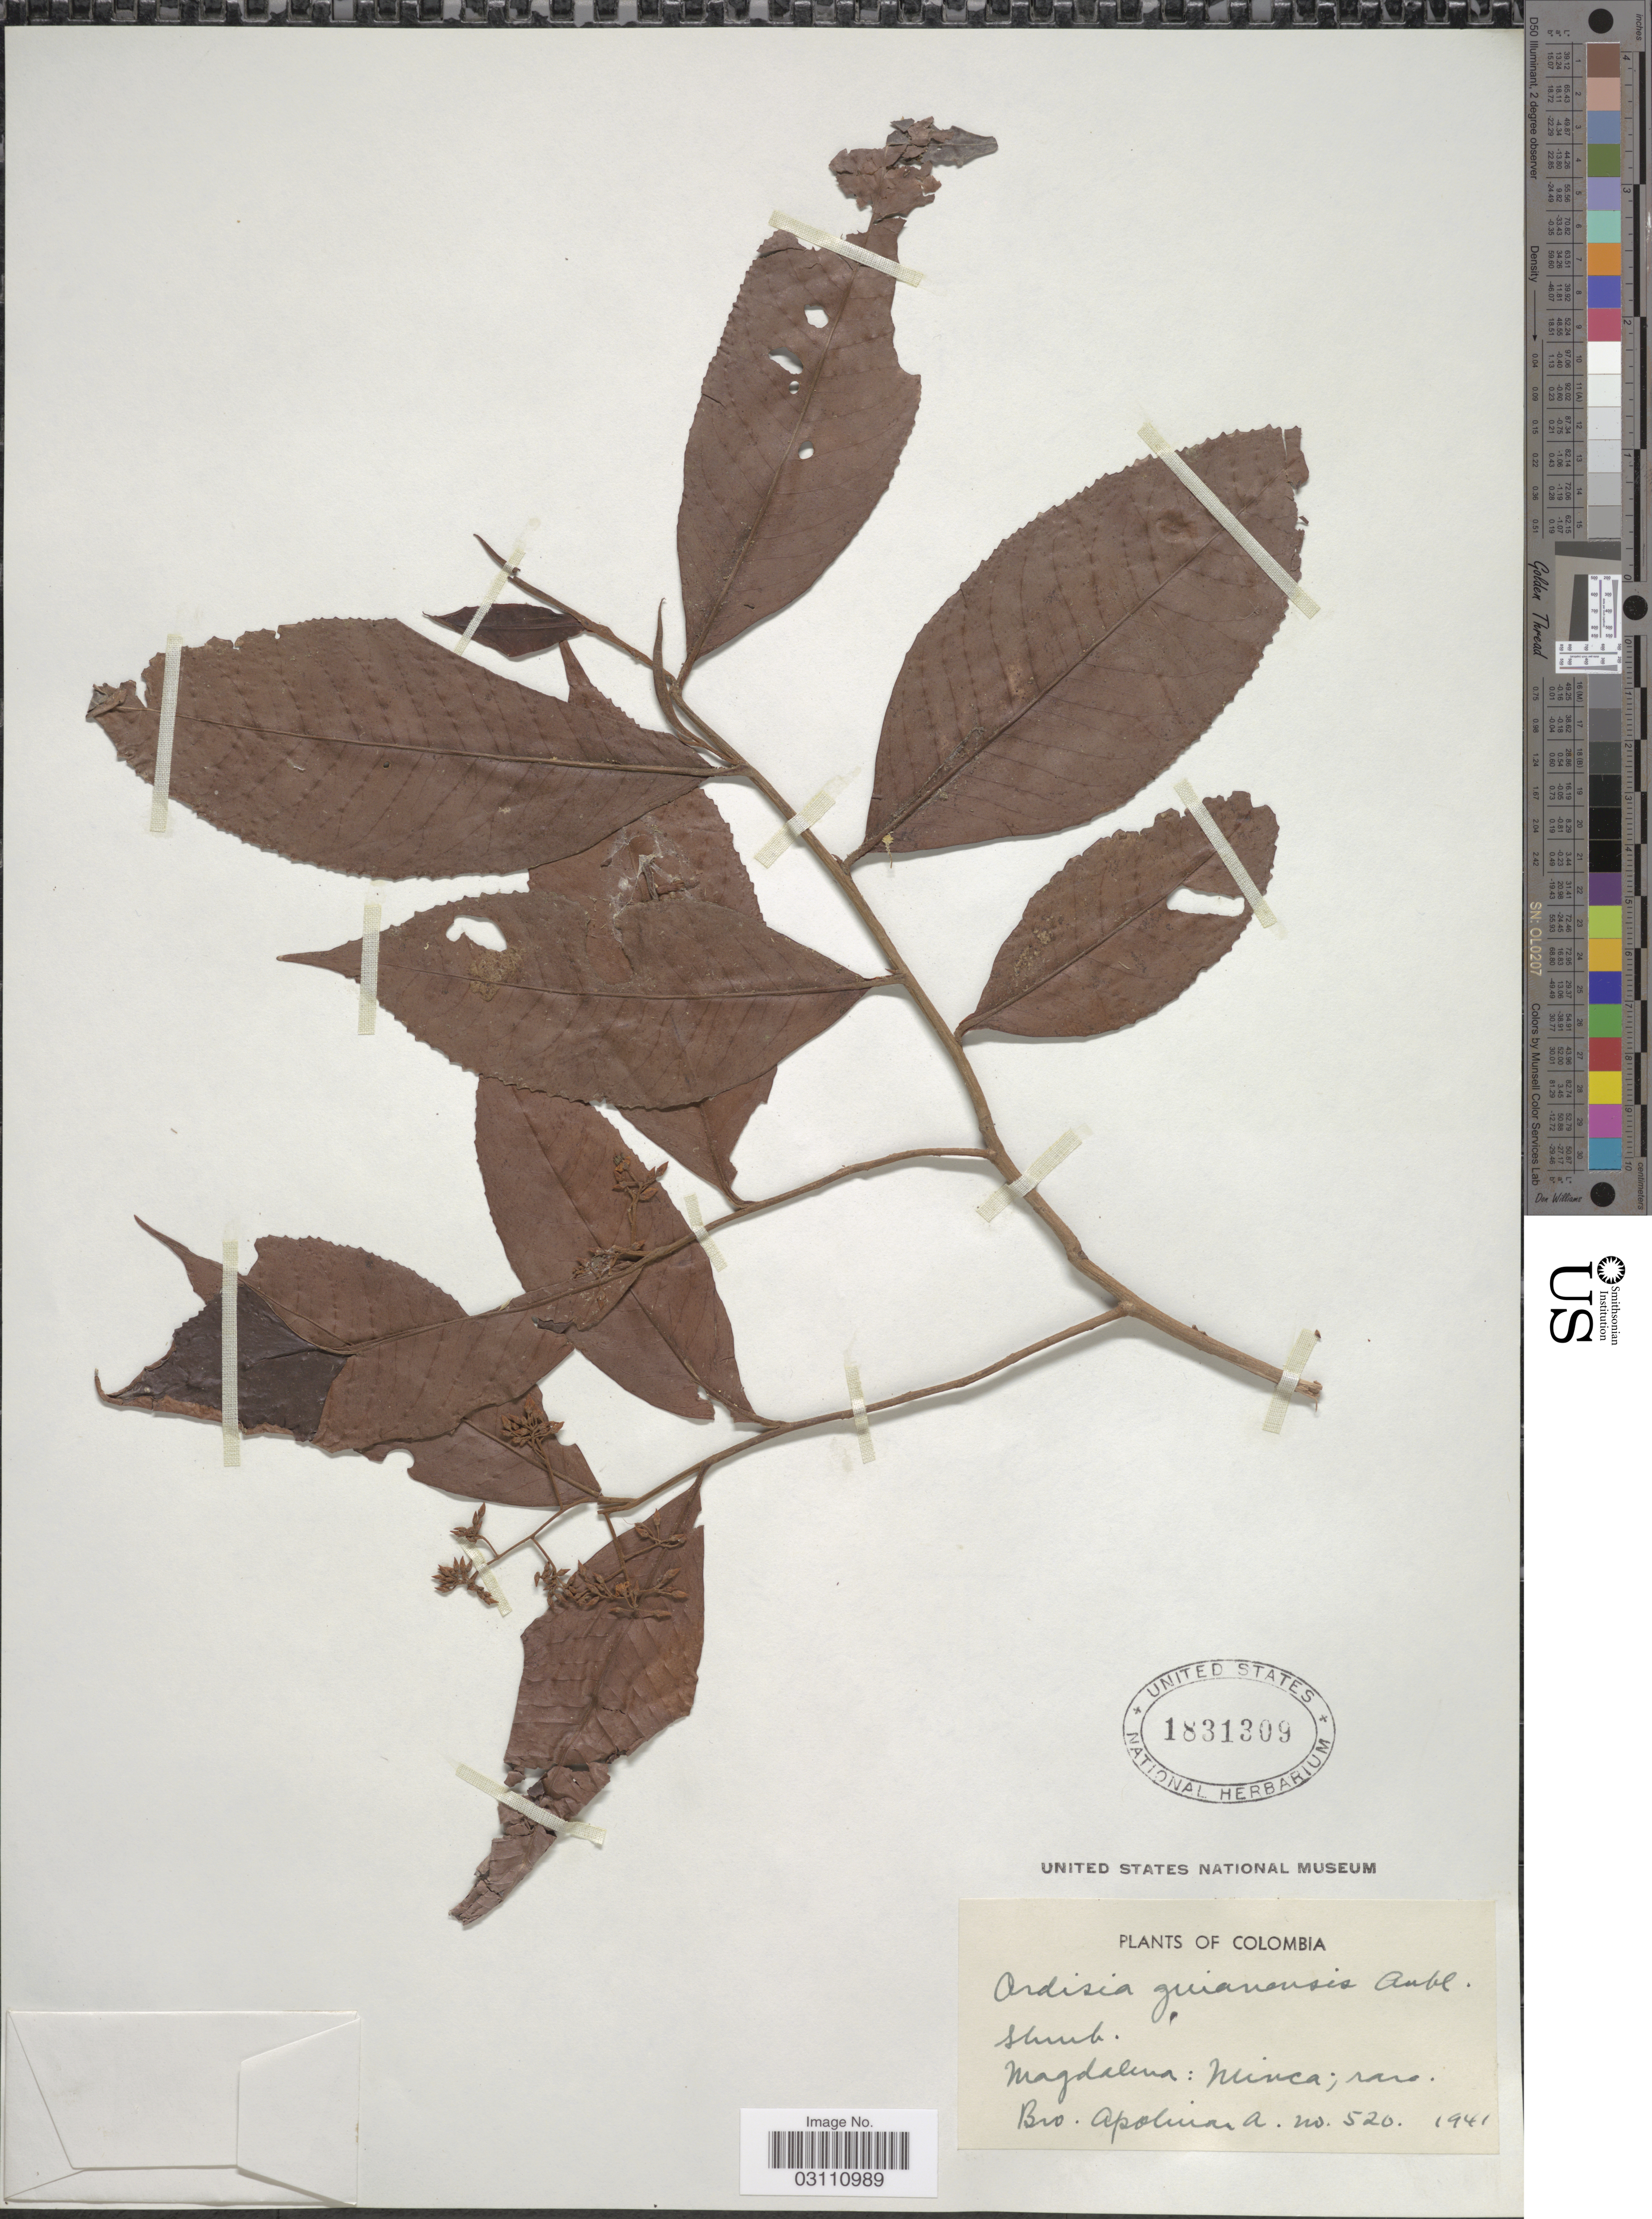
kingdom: Plantae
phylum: Tracheophyta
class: Magnoliopsida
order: Ericales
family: Primulaceae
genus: Ardisia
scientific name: Ardisia guianensis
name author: (Aubl.) Mez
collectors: Bro. Apolinar A.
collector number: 520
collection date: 1941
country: Colombia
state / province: Magdalena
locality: Minca.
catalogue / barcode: US 1831309